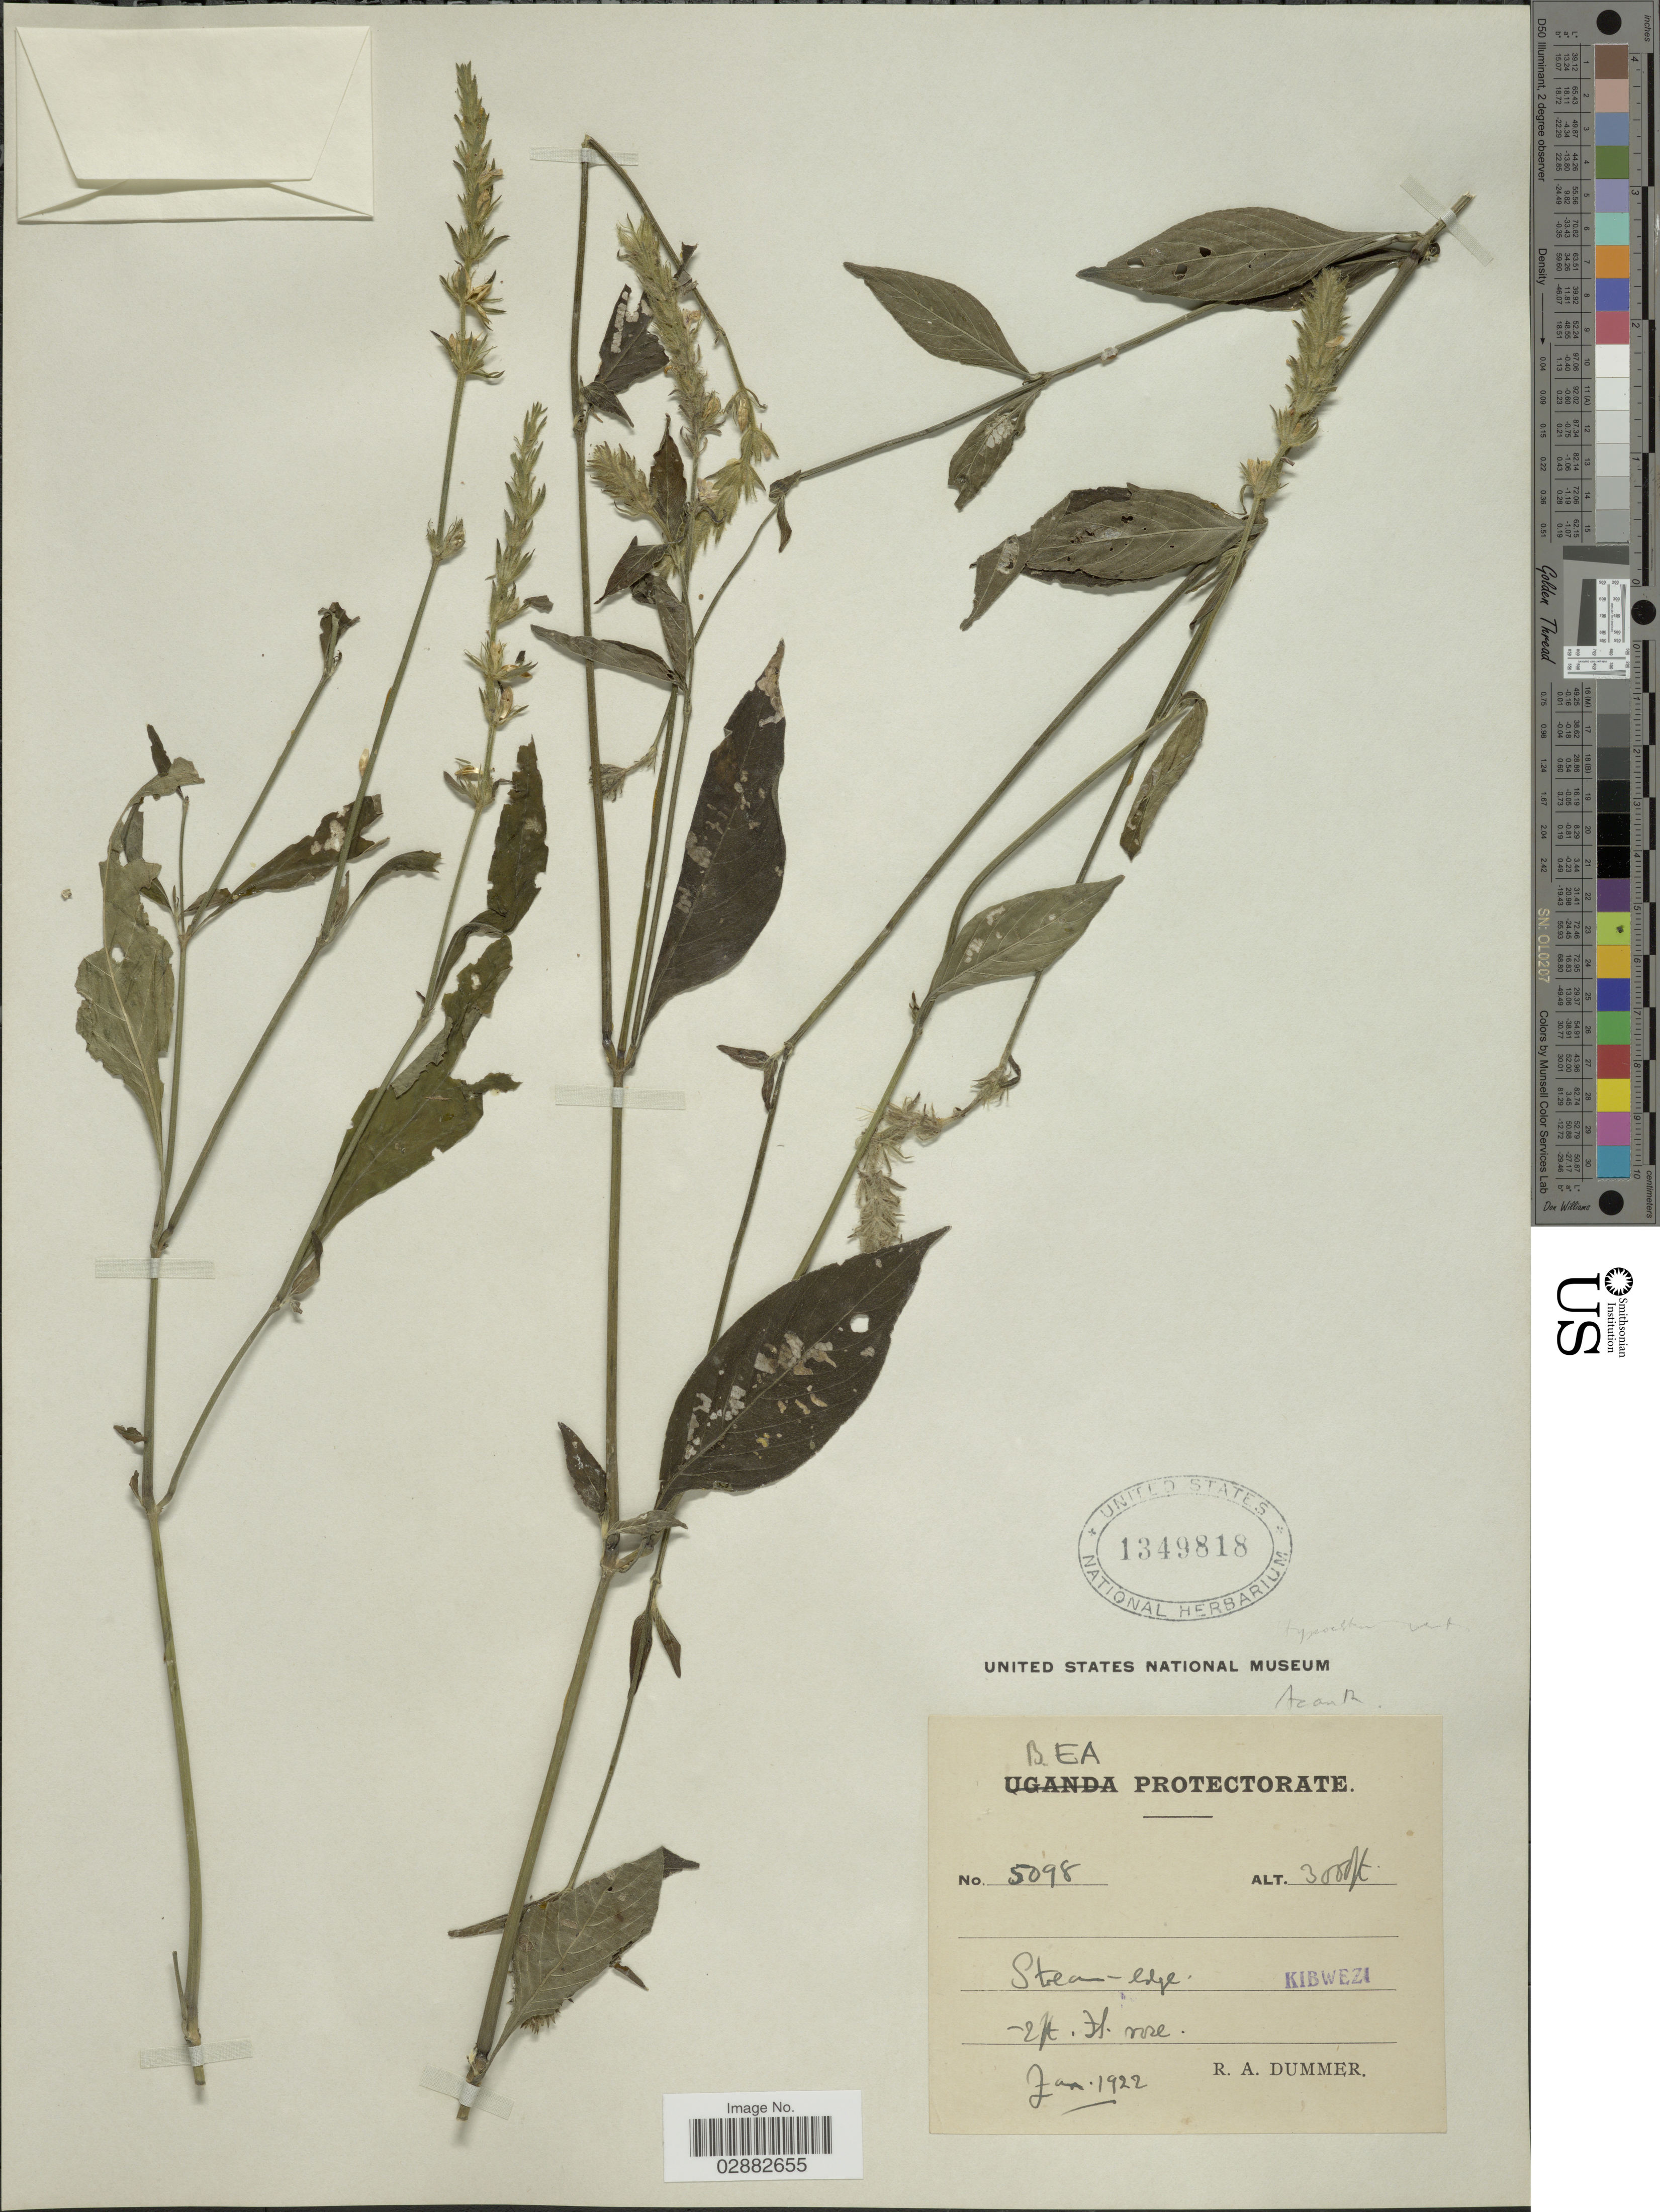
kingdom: Plantae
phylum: Tracheophyta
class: Magnoliopsida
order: Lamiales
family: Acanthaceae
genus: Justicia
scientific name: Justicia sp.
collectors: R. Dümmer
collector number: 5098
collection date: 1922-01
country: Kenya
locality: B.E.A. Protectorate, Kibwezi.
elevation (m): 914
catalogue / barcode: US 1349818